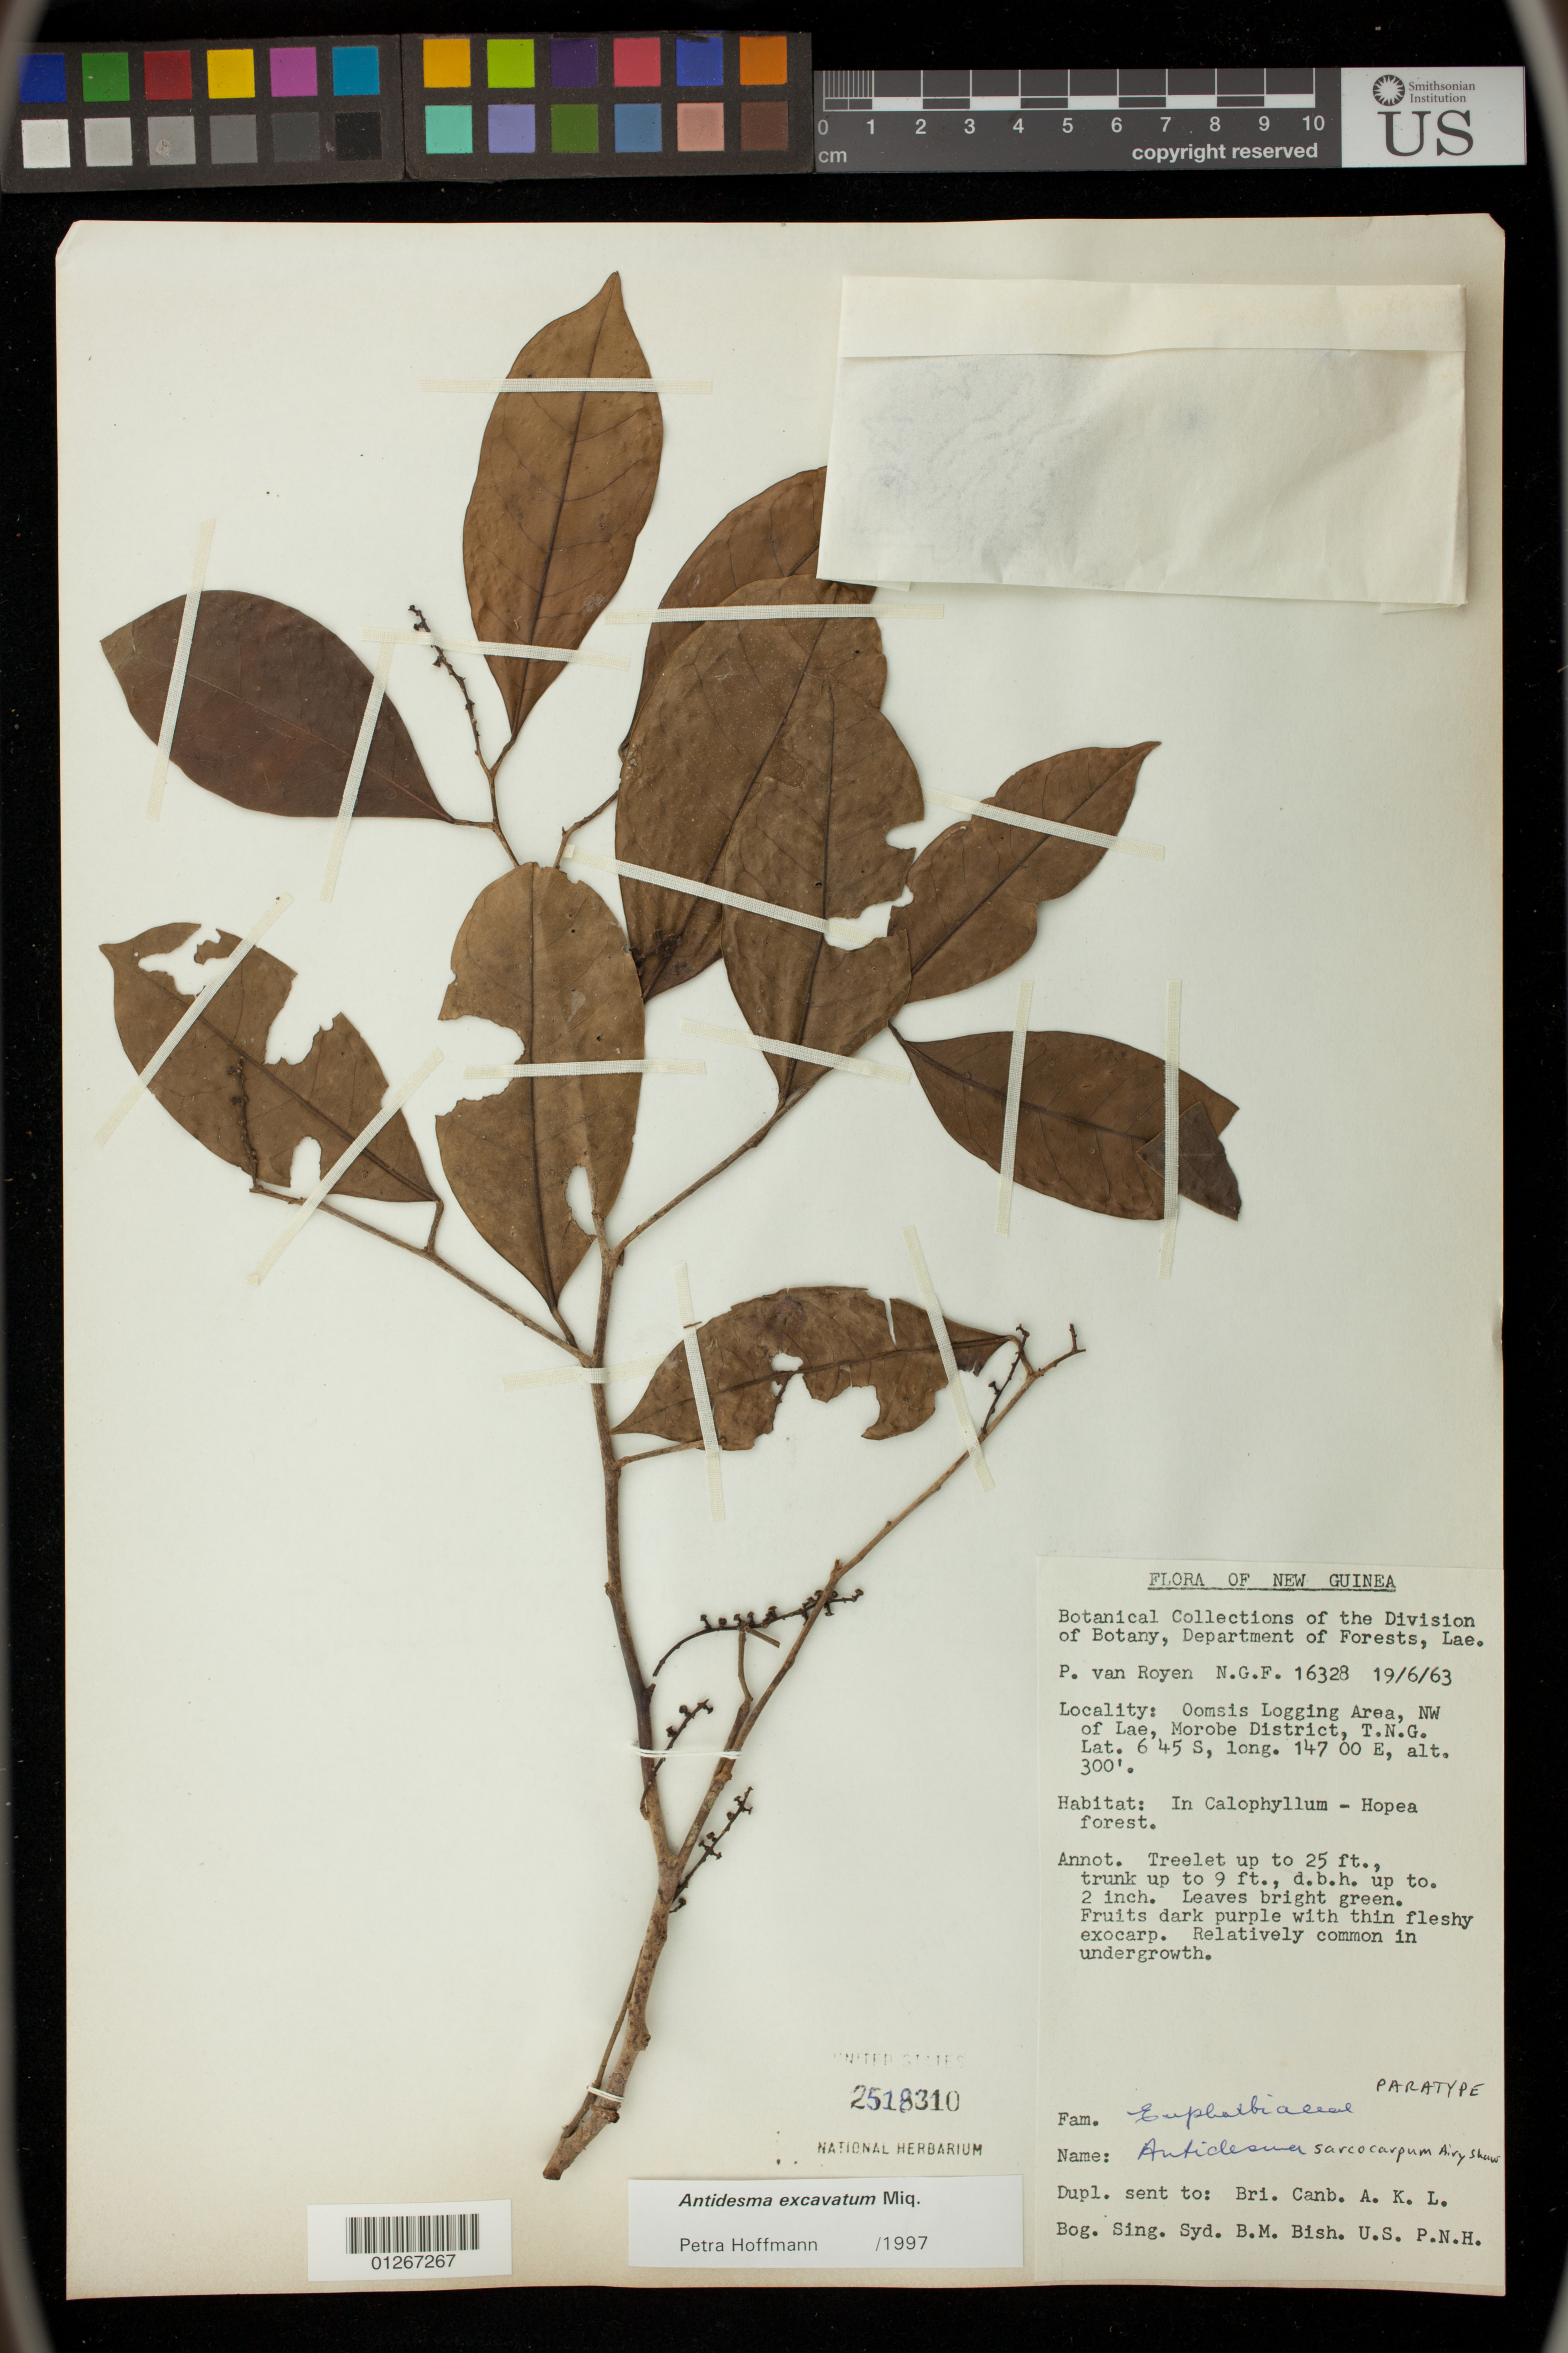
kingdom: Plantae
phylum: Tracheophyta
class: Magnoliopsida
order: Malpighiales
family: Phyllanthaceae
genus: Antidesma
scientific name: Antidesma excavatum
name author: Miq.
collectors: P. van Royen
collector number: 16328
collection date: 1963-06-19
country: Papua New Guinea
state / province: Morobe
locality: Oomsis Logging Area, NW of Lae, T.N.G.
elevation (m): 91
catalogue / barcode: US 2518310